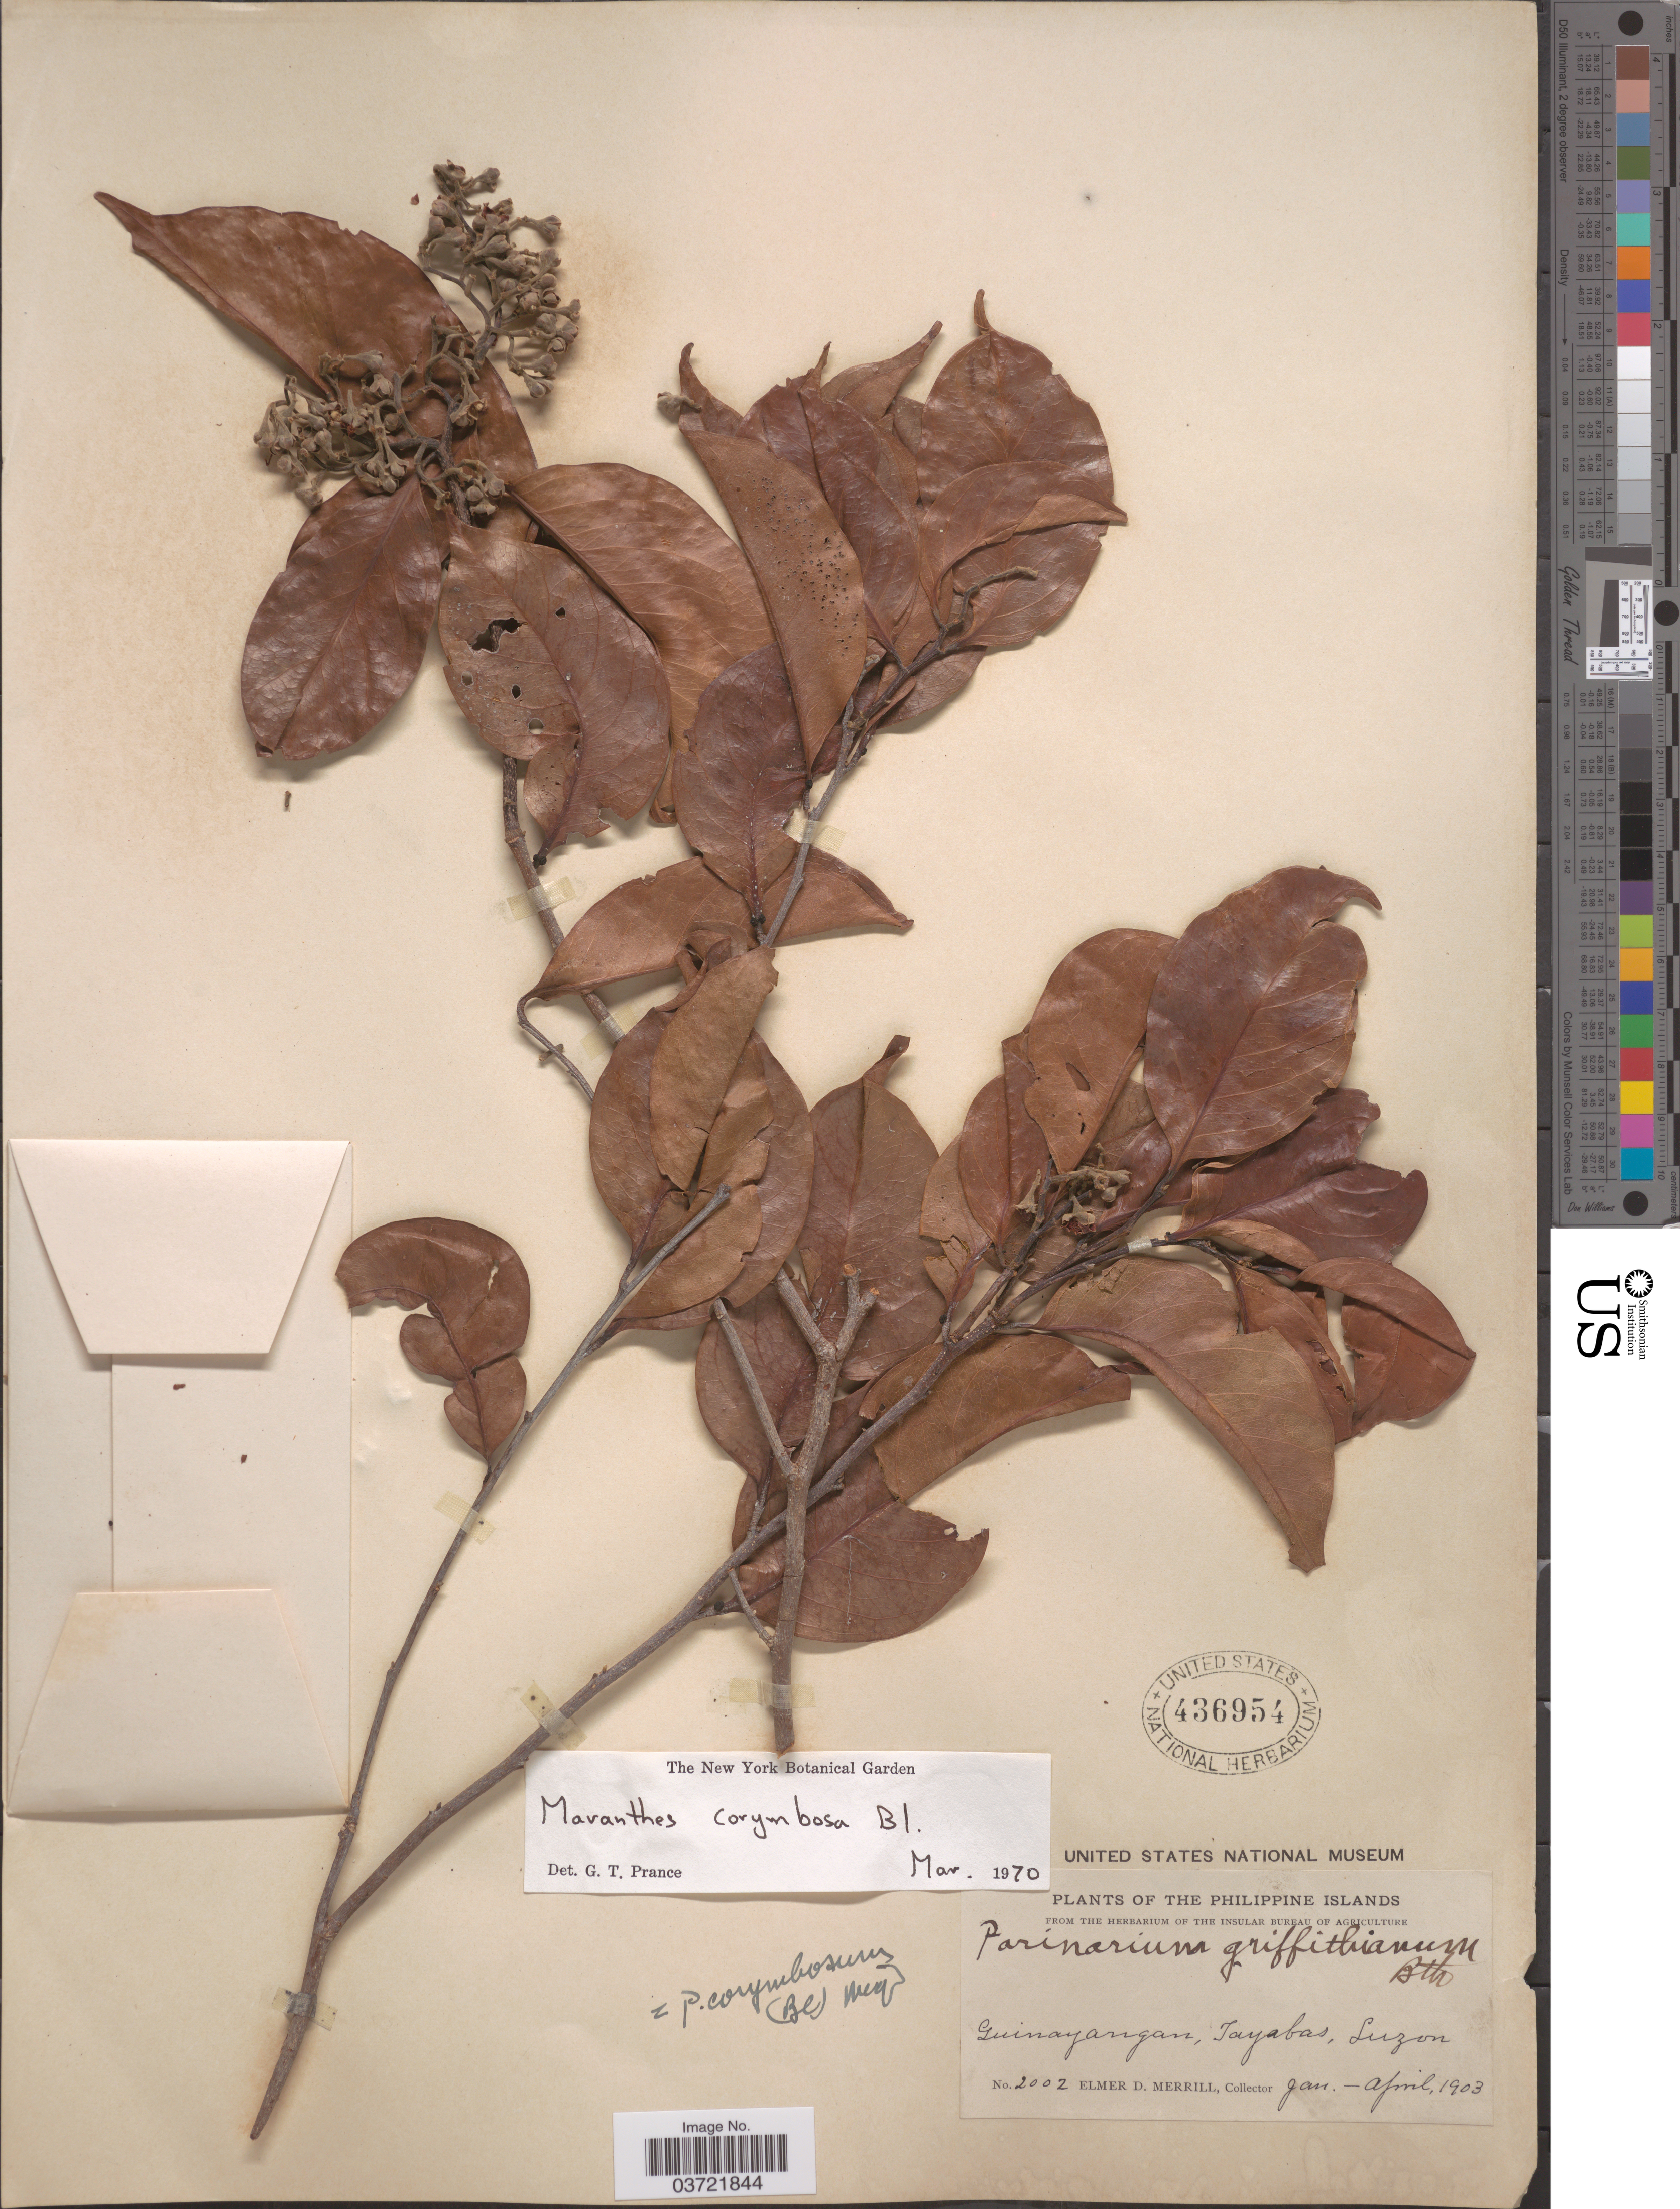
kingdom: Plantae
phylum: Tracheophyta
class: Magnoliopsida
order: Malpighiales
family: Chrysobalanaceae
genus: Maranthes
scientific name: Maranthes corymbosa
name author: Blume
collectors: E. D. Merrill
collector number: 2002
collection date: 1903-01/1903-04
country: Philippines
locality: Guinayangan, Tayabas, Luzon.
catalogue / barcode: US 436954